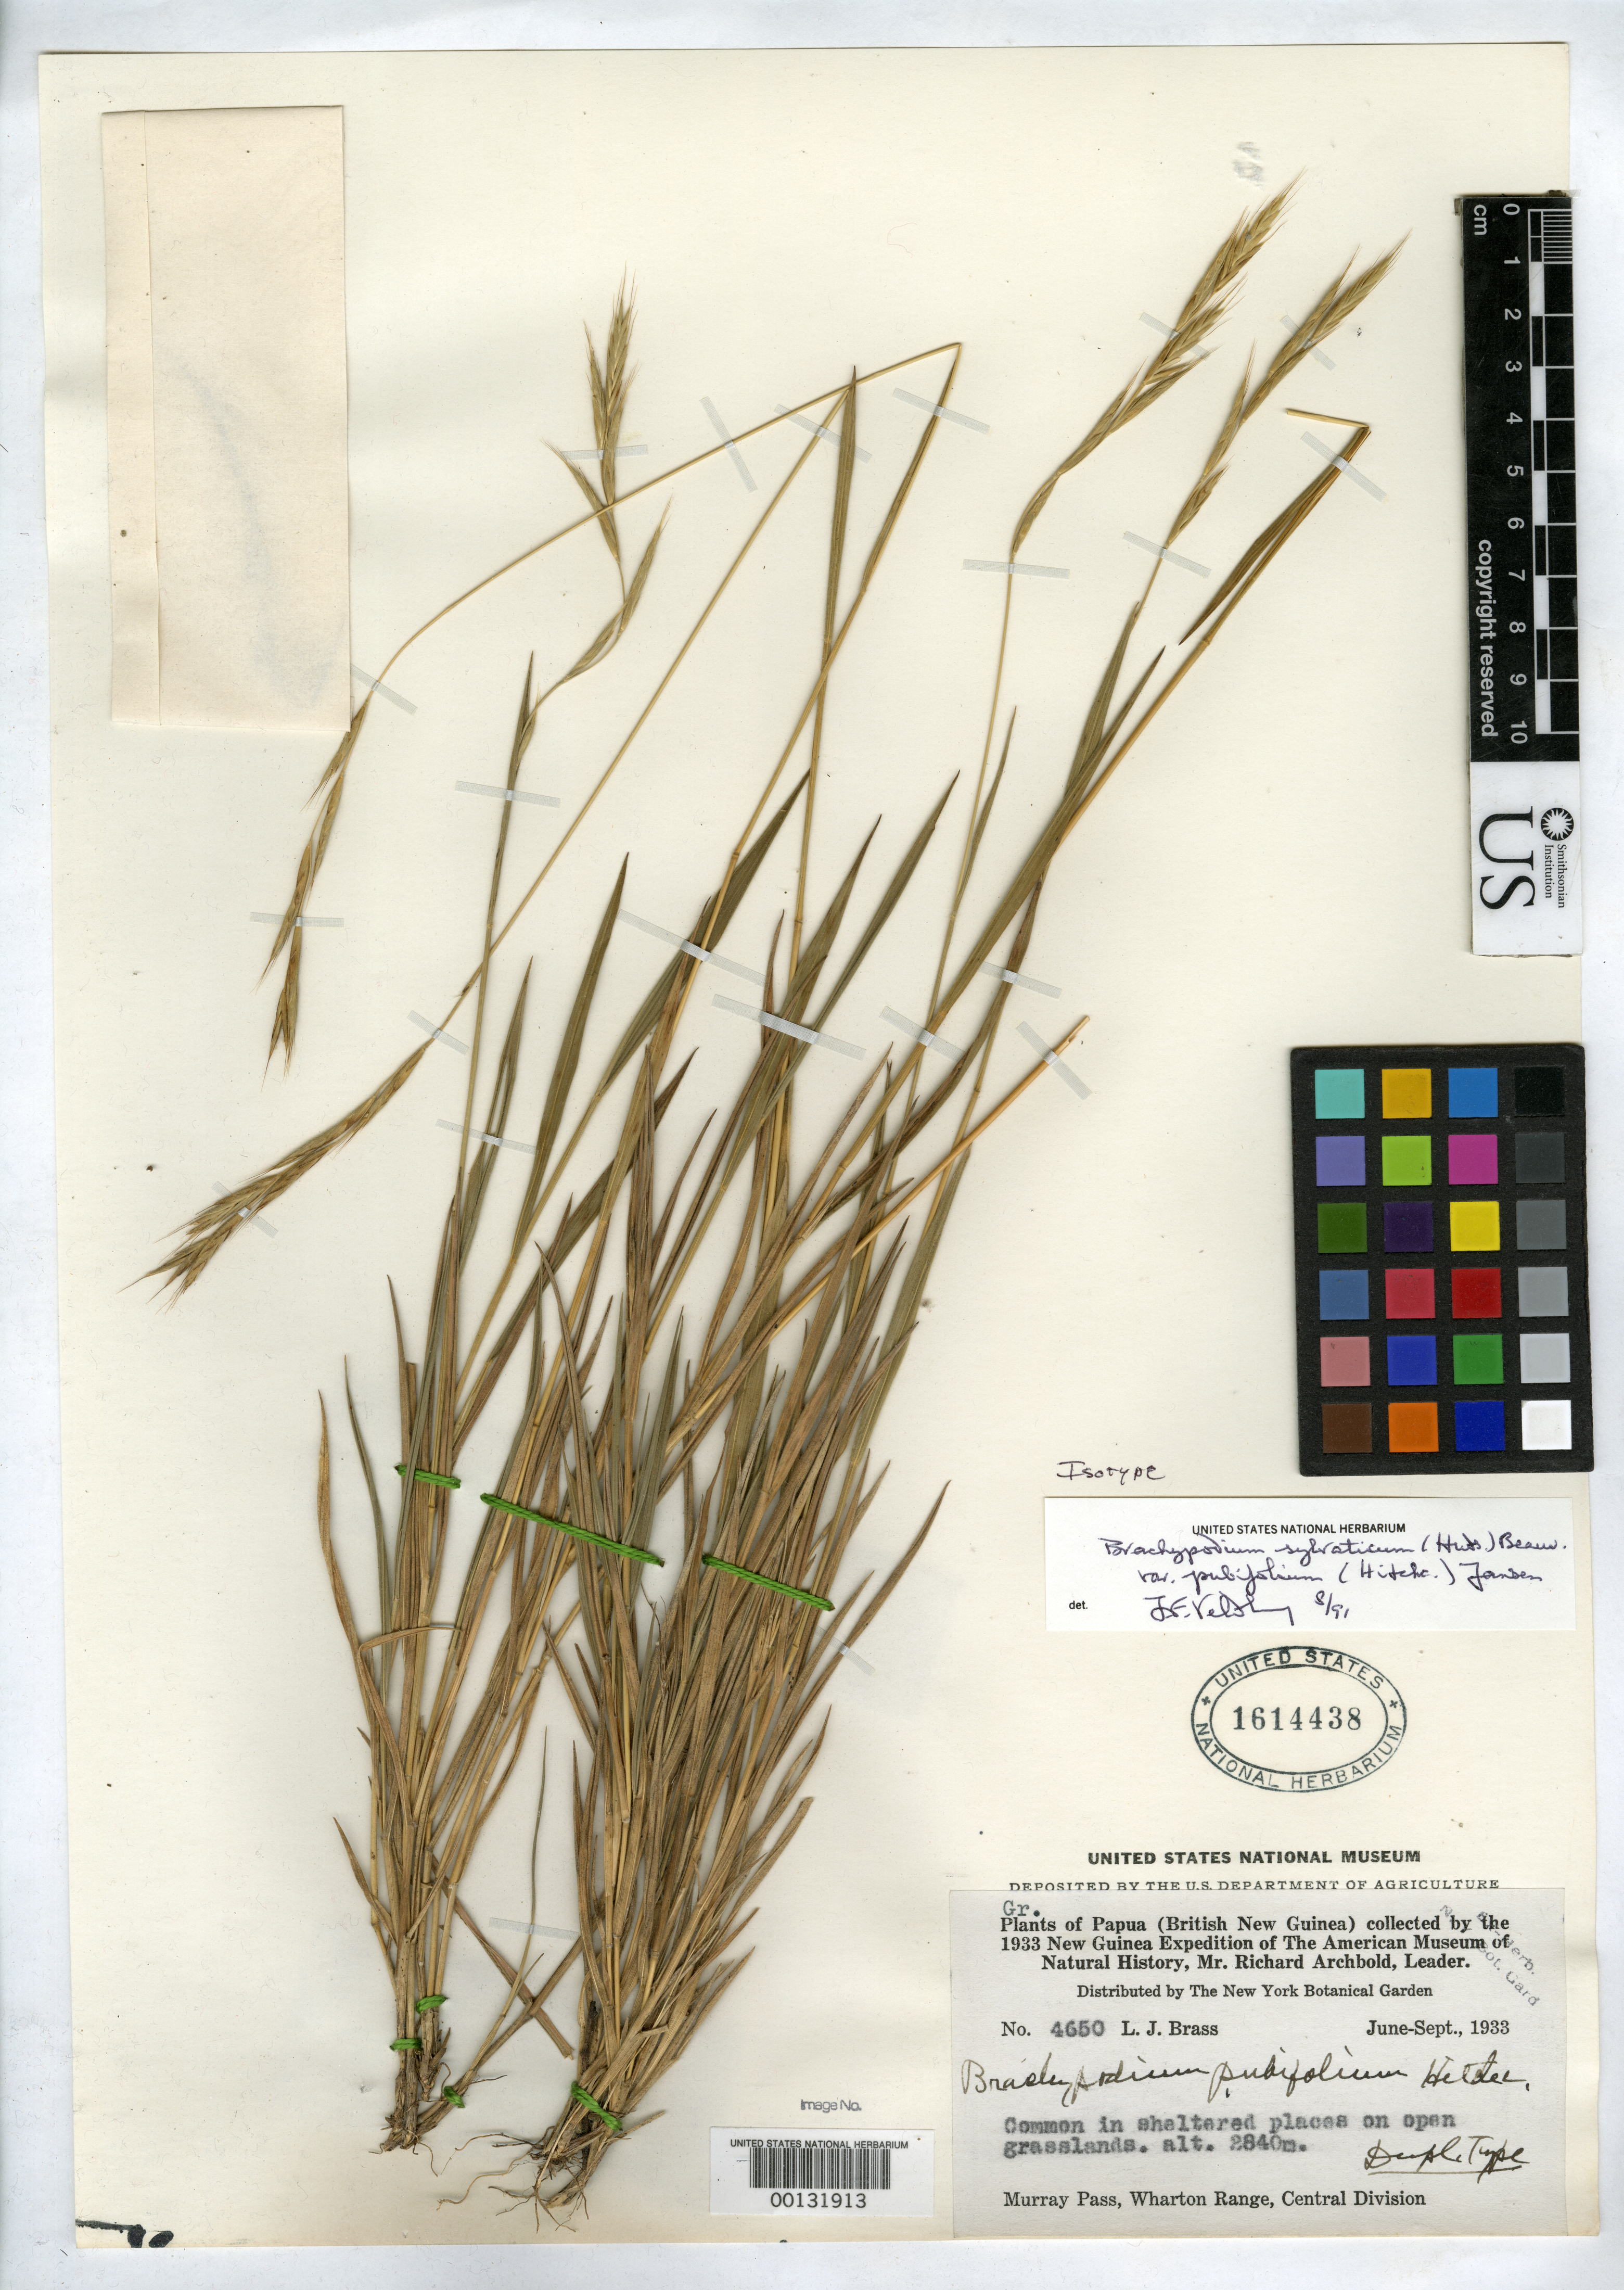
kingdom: Plantae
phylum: Tracheophyta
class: Liliopsida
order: Poales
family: Poaceae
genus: Brachypodium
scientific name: Brachypodium pubifolium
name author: Hitchc.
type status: Isotype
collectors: L. J. Brass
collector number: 4650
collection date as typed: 29 Jul 1933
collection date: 1933-07-29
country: Papua New Guinea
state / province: Central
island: New Guinea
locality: Murray Pass, Wharton Range.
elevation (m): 2840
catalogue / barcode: US 1614438